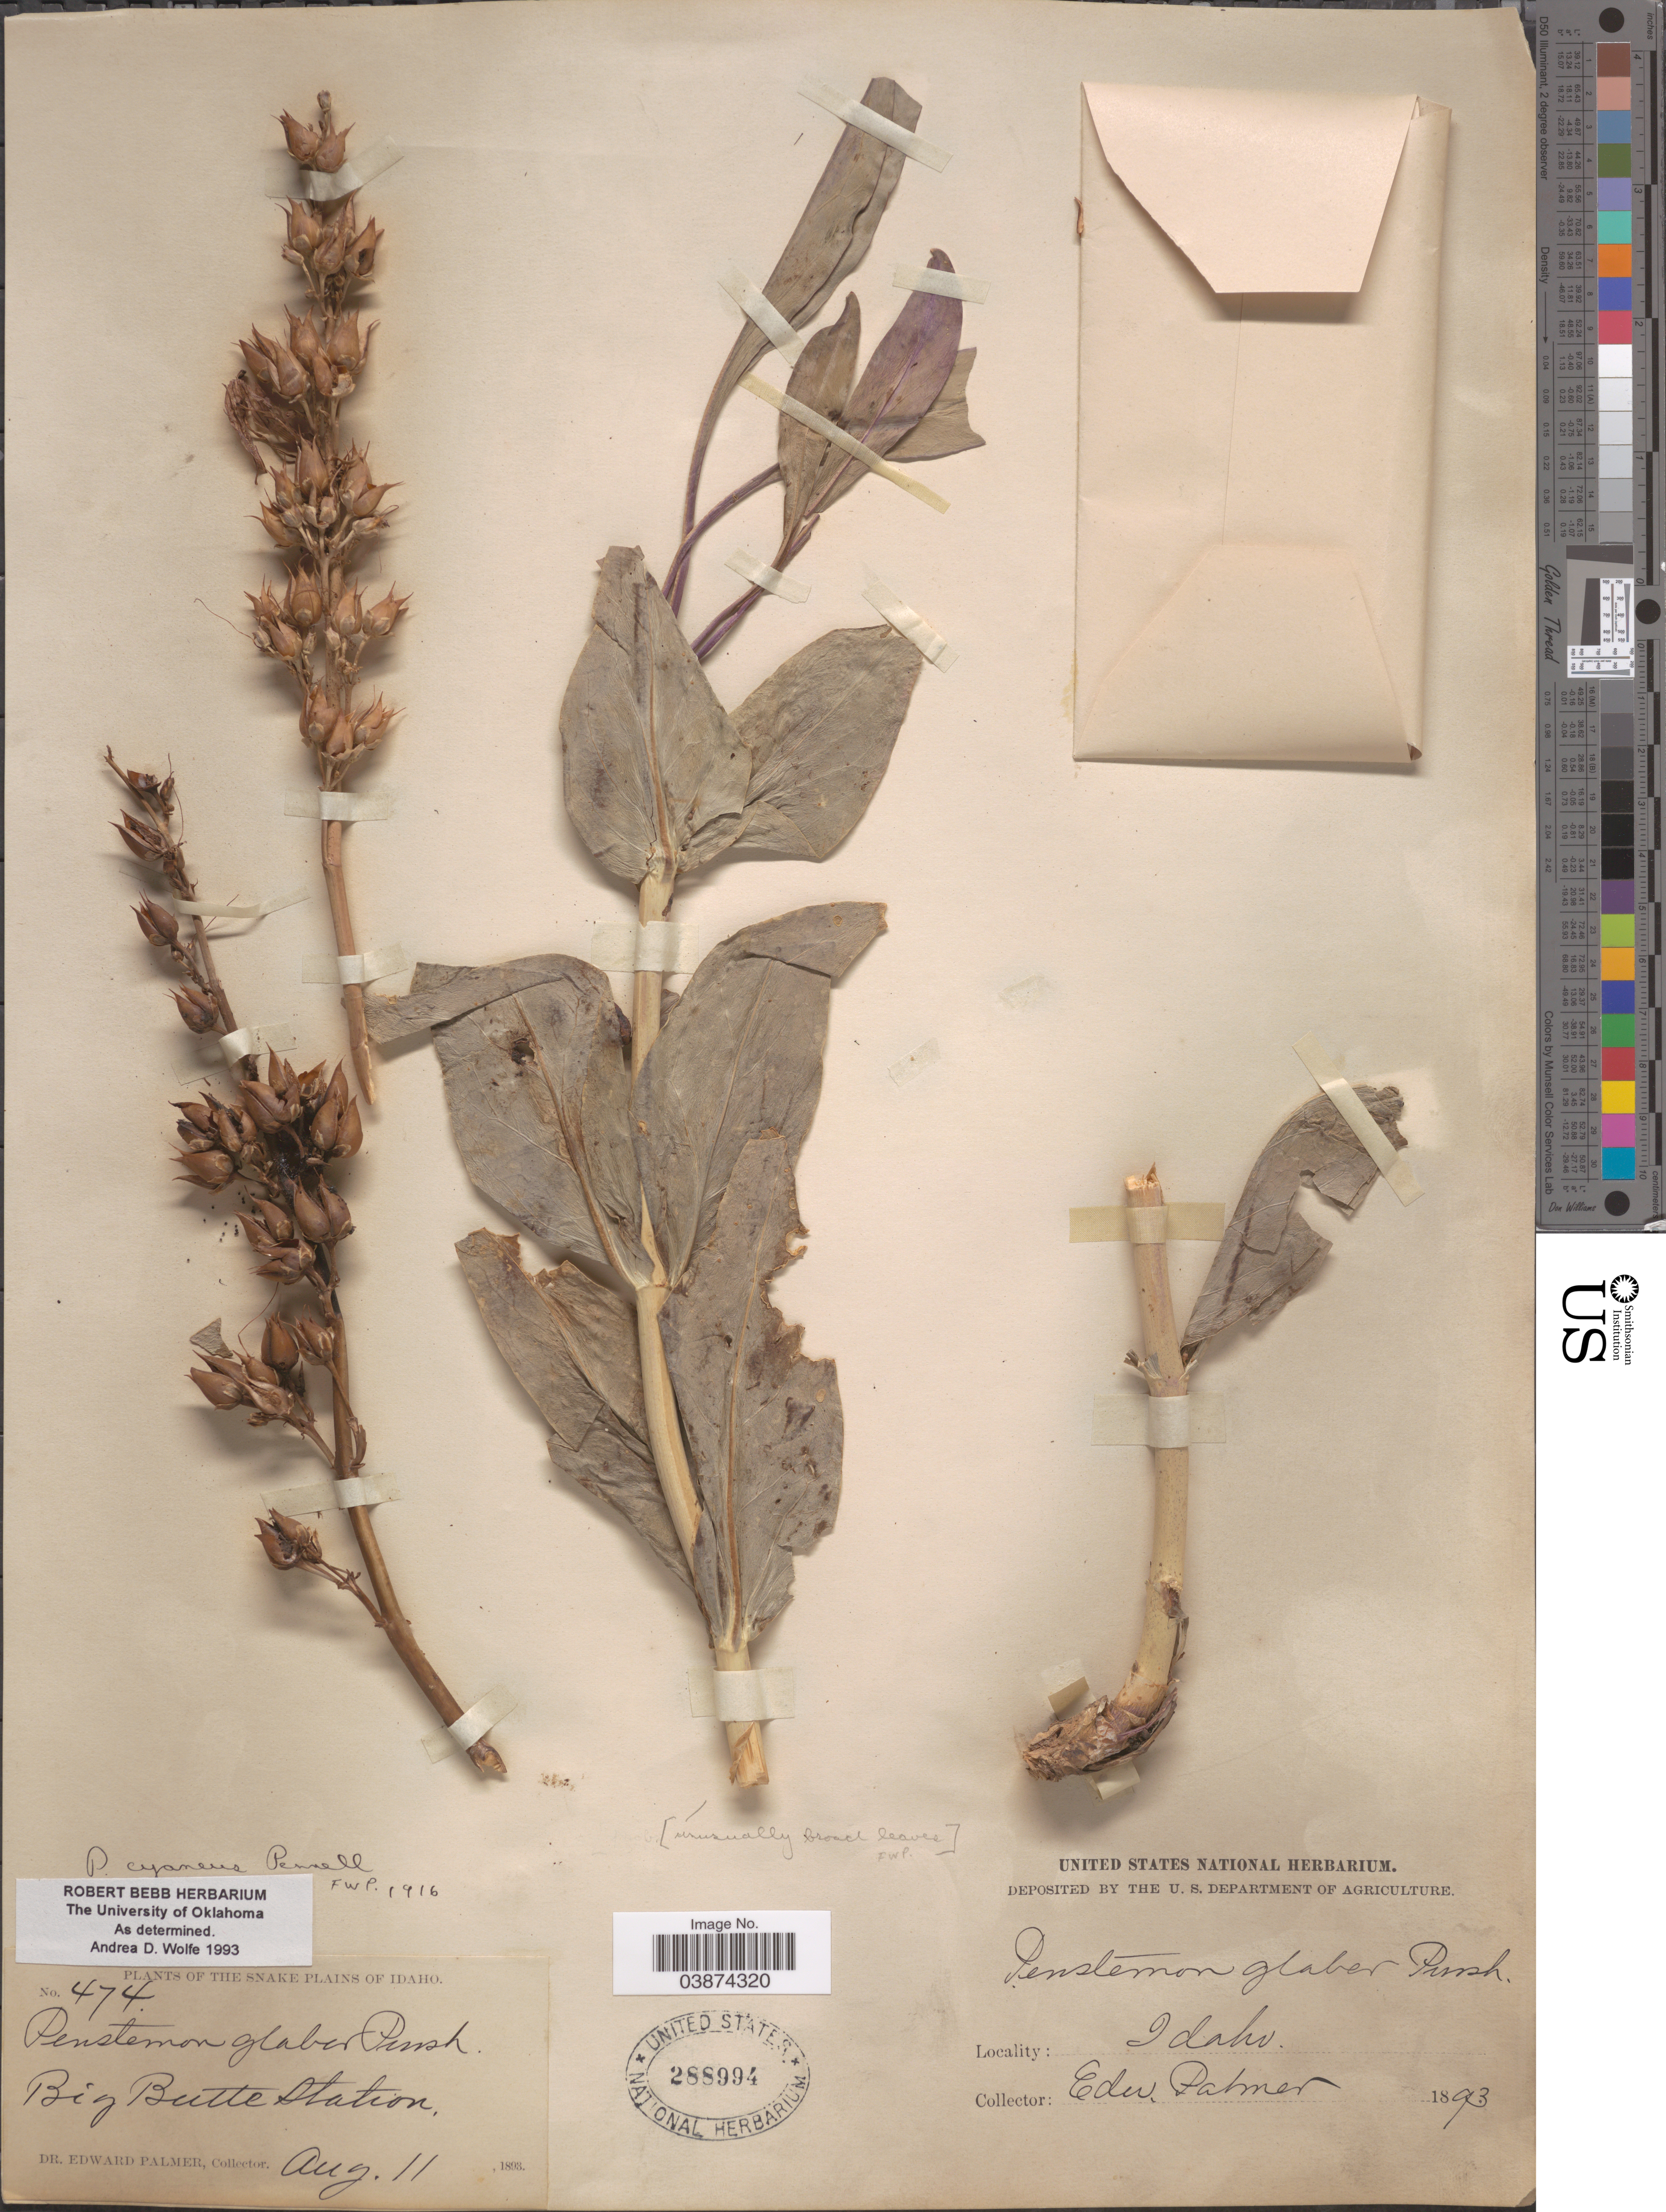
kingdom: Plantae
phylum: Tracheophyta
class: Magnoliopsida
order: Lamiales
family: Plantaginaceae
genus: Penstemon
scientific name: Penstemon cyaneus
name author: Pennell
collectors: E. Palmer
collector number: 474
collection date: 1893-08-11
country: United States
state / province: Idaho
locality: The Snake Plains of Idaho. Big Butte Station.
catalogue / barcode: US 288994